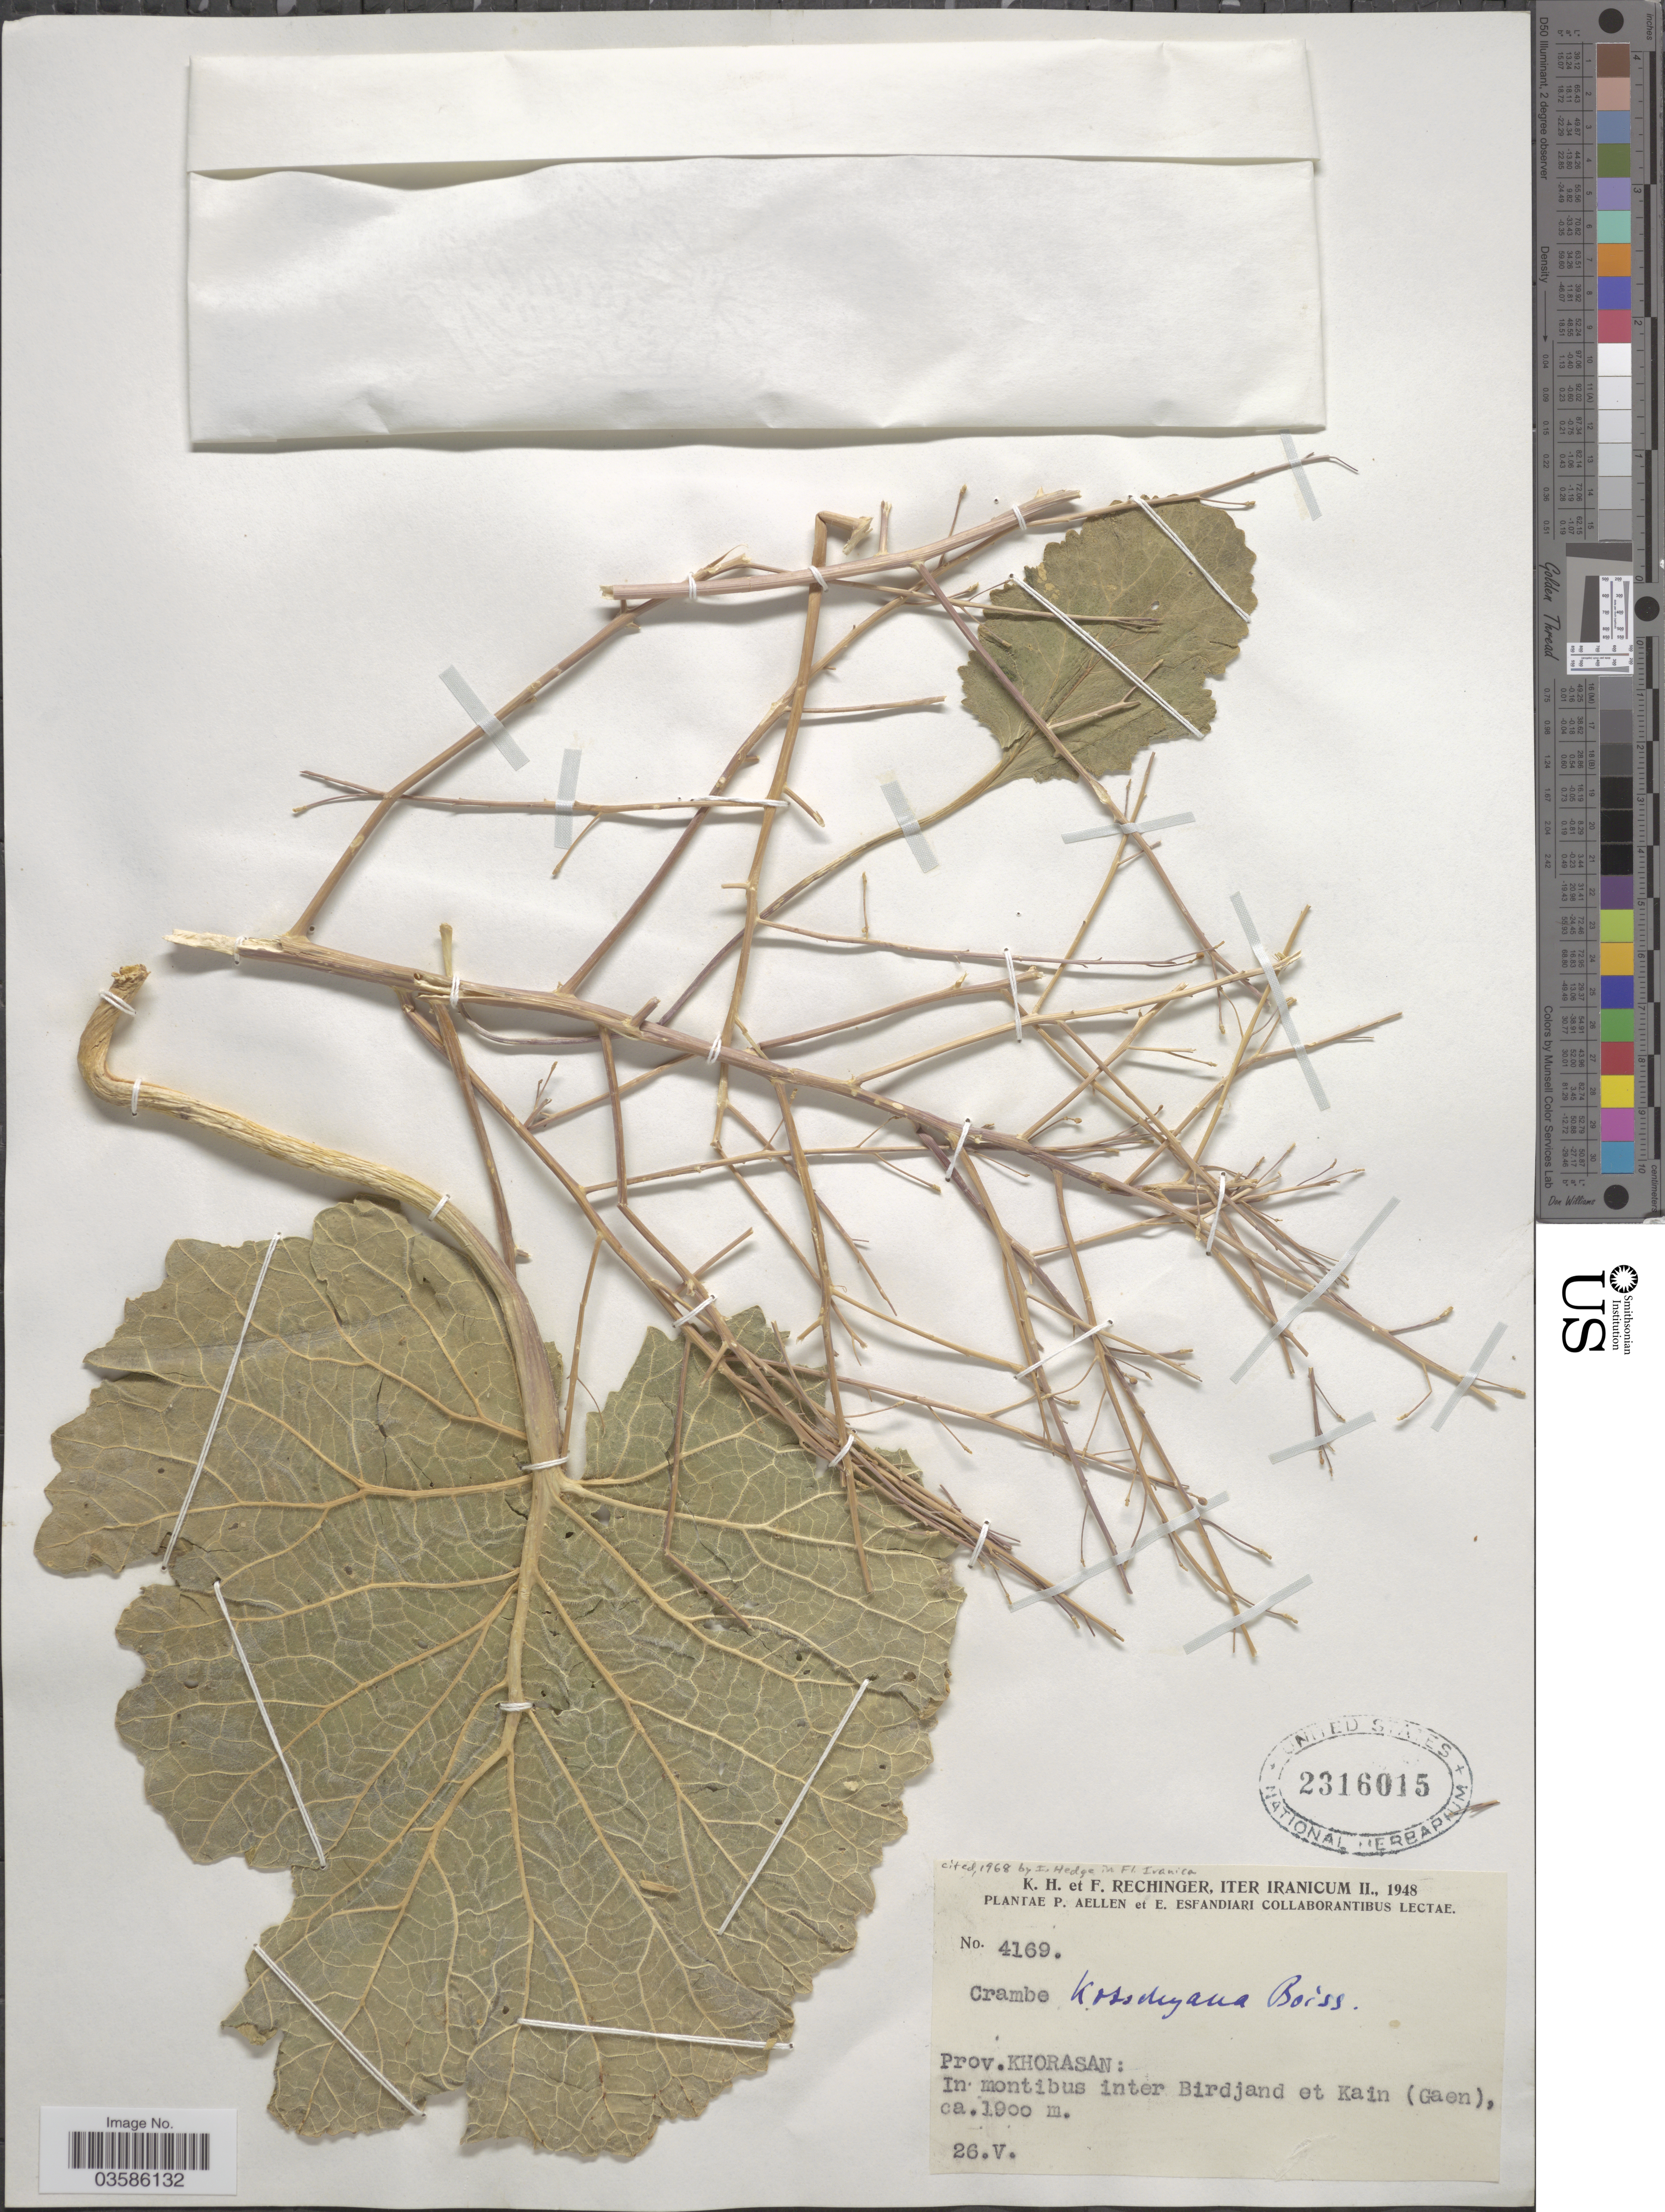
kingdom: Plantae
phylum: Tracheophyta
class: Magnoliopsida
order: Brassicales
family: Brassicaceae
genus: Crambe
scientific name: Crambe kotschyana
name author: Boiss.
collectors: K. H. Rechinger & F. Rechinger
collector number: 4169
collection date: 1948-05-26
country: Iran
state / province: Khorasan [obsolete]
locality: Prov. Khorasan: In montibus inter Birdjand et Kain (Gaen).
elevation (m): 1900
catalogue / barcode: US 2316015